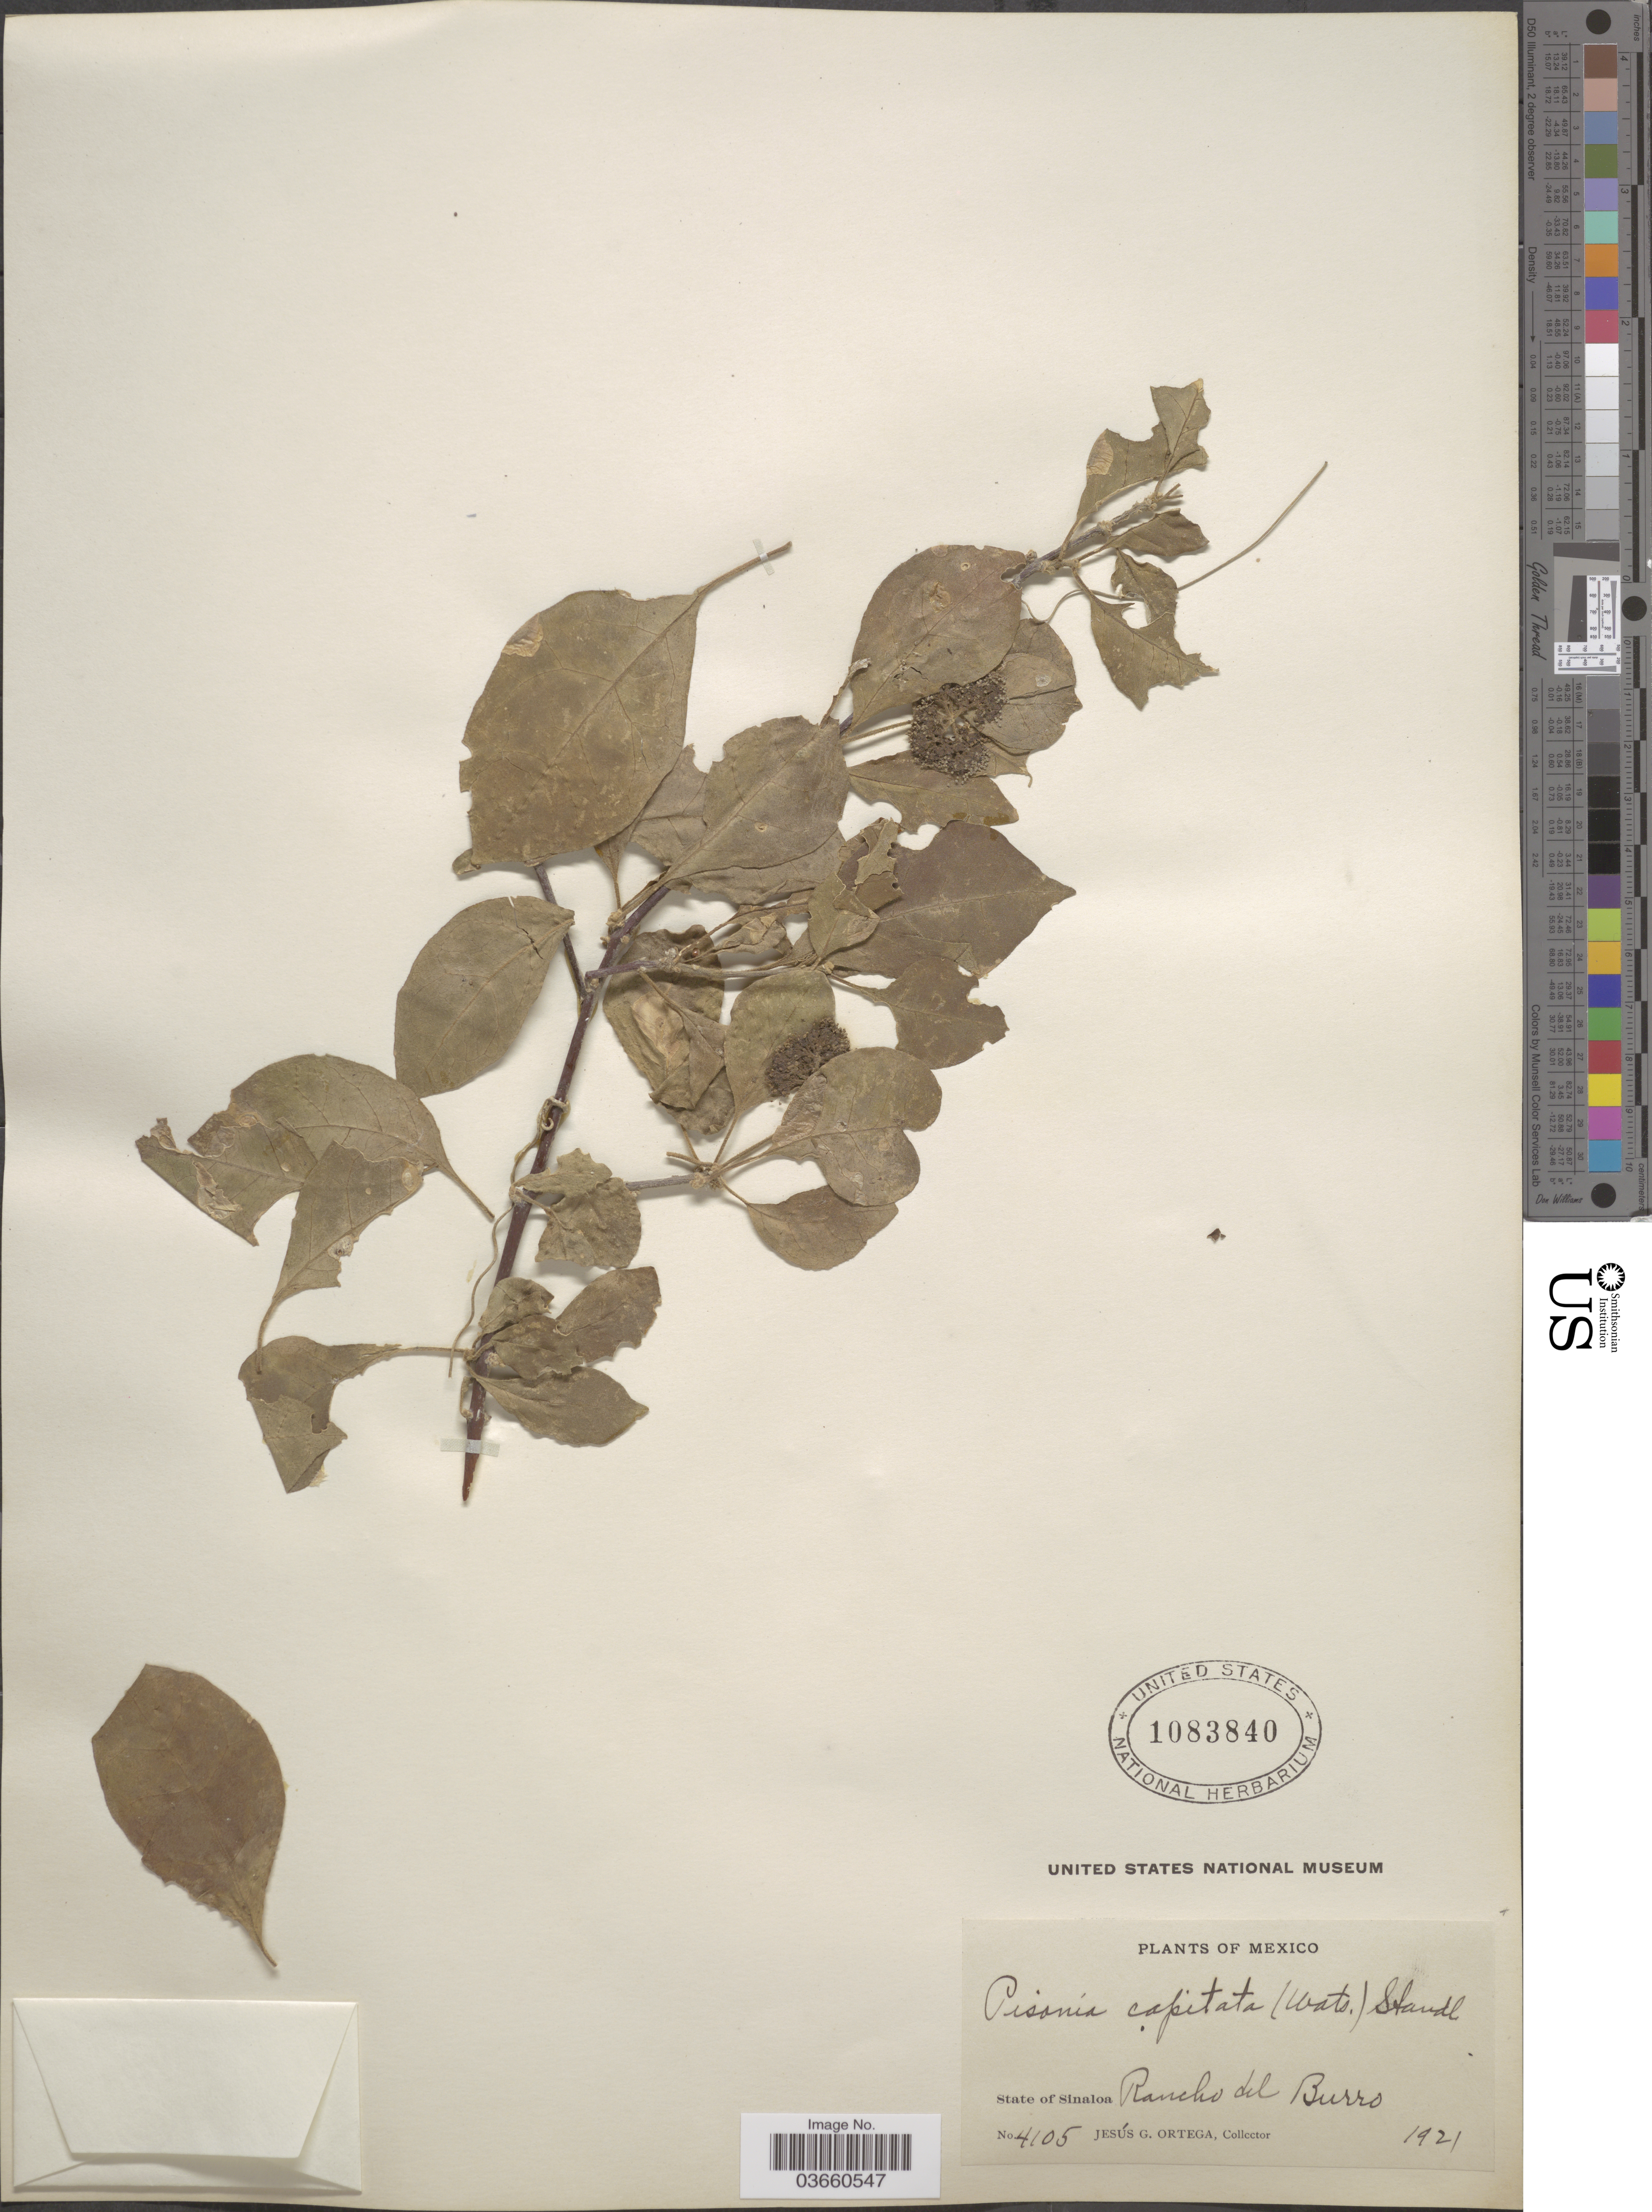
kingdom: Plantae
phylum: Tracheophyta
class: Magnoliopsida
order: Caryophyllales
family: Nyctaginaceae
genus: Pisonia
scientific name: Pisonia capitata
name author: (S. Watson) Standl.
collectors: J. Ortega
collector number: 4105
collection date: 1921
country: Mexico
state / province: Sinaloa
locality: Rancho del Burro.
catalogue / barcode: US 1083840